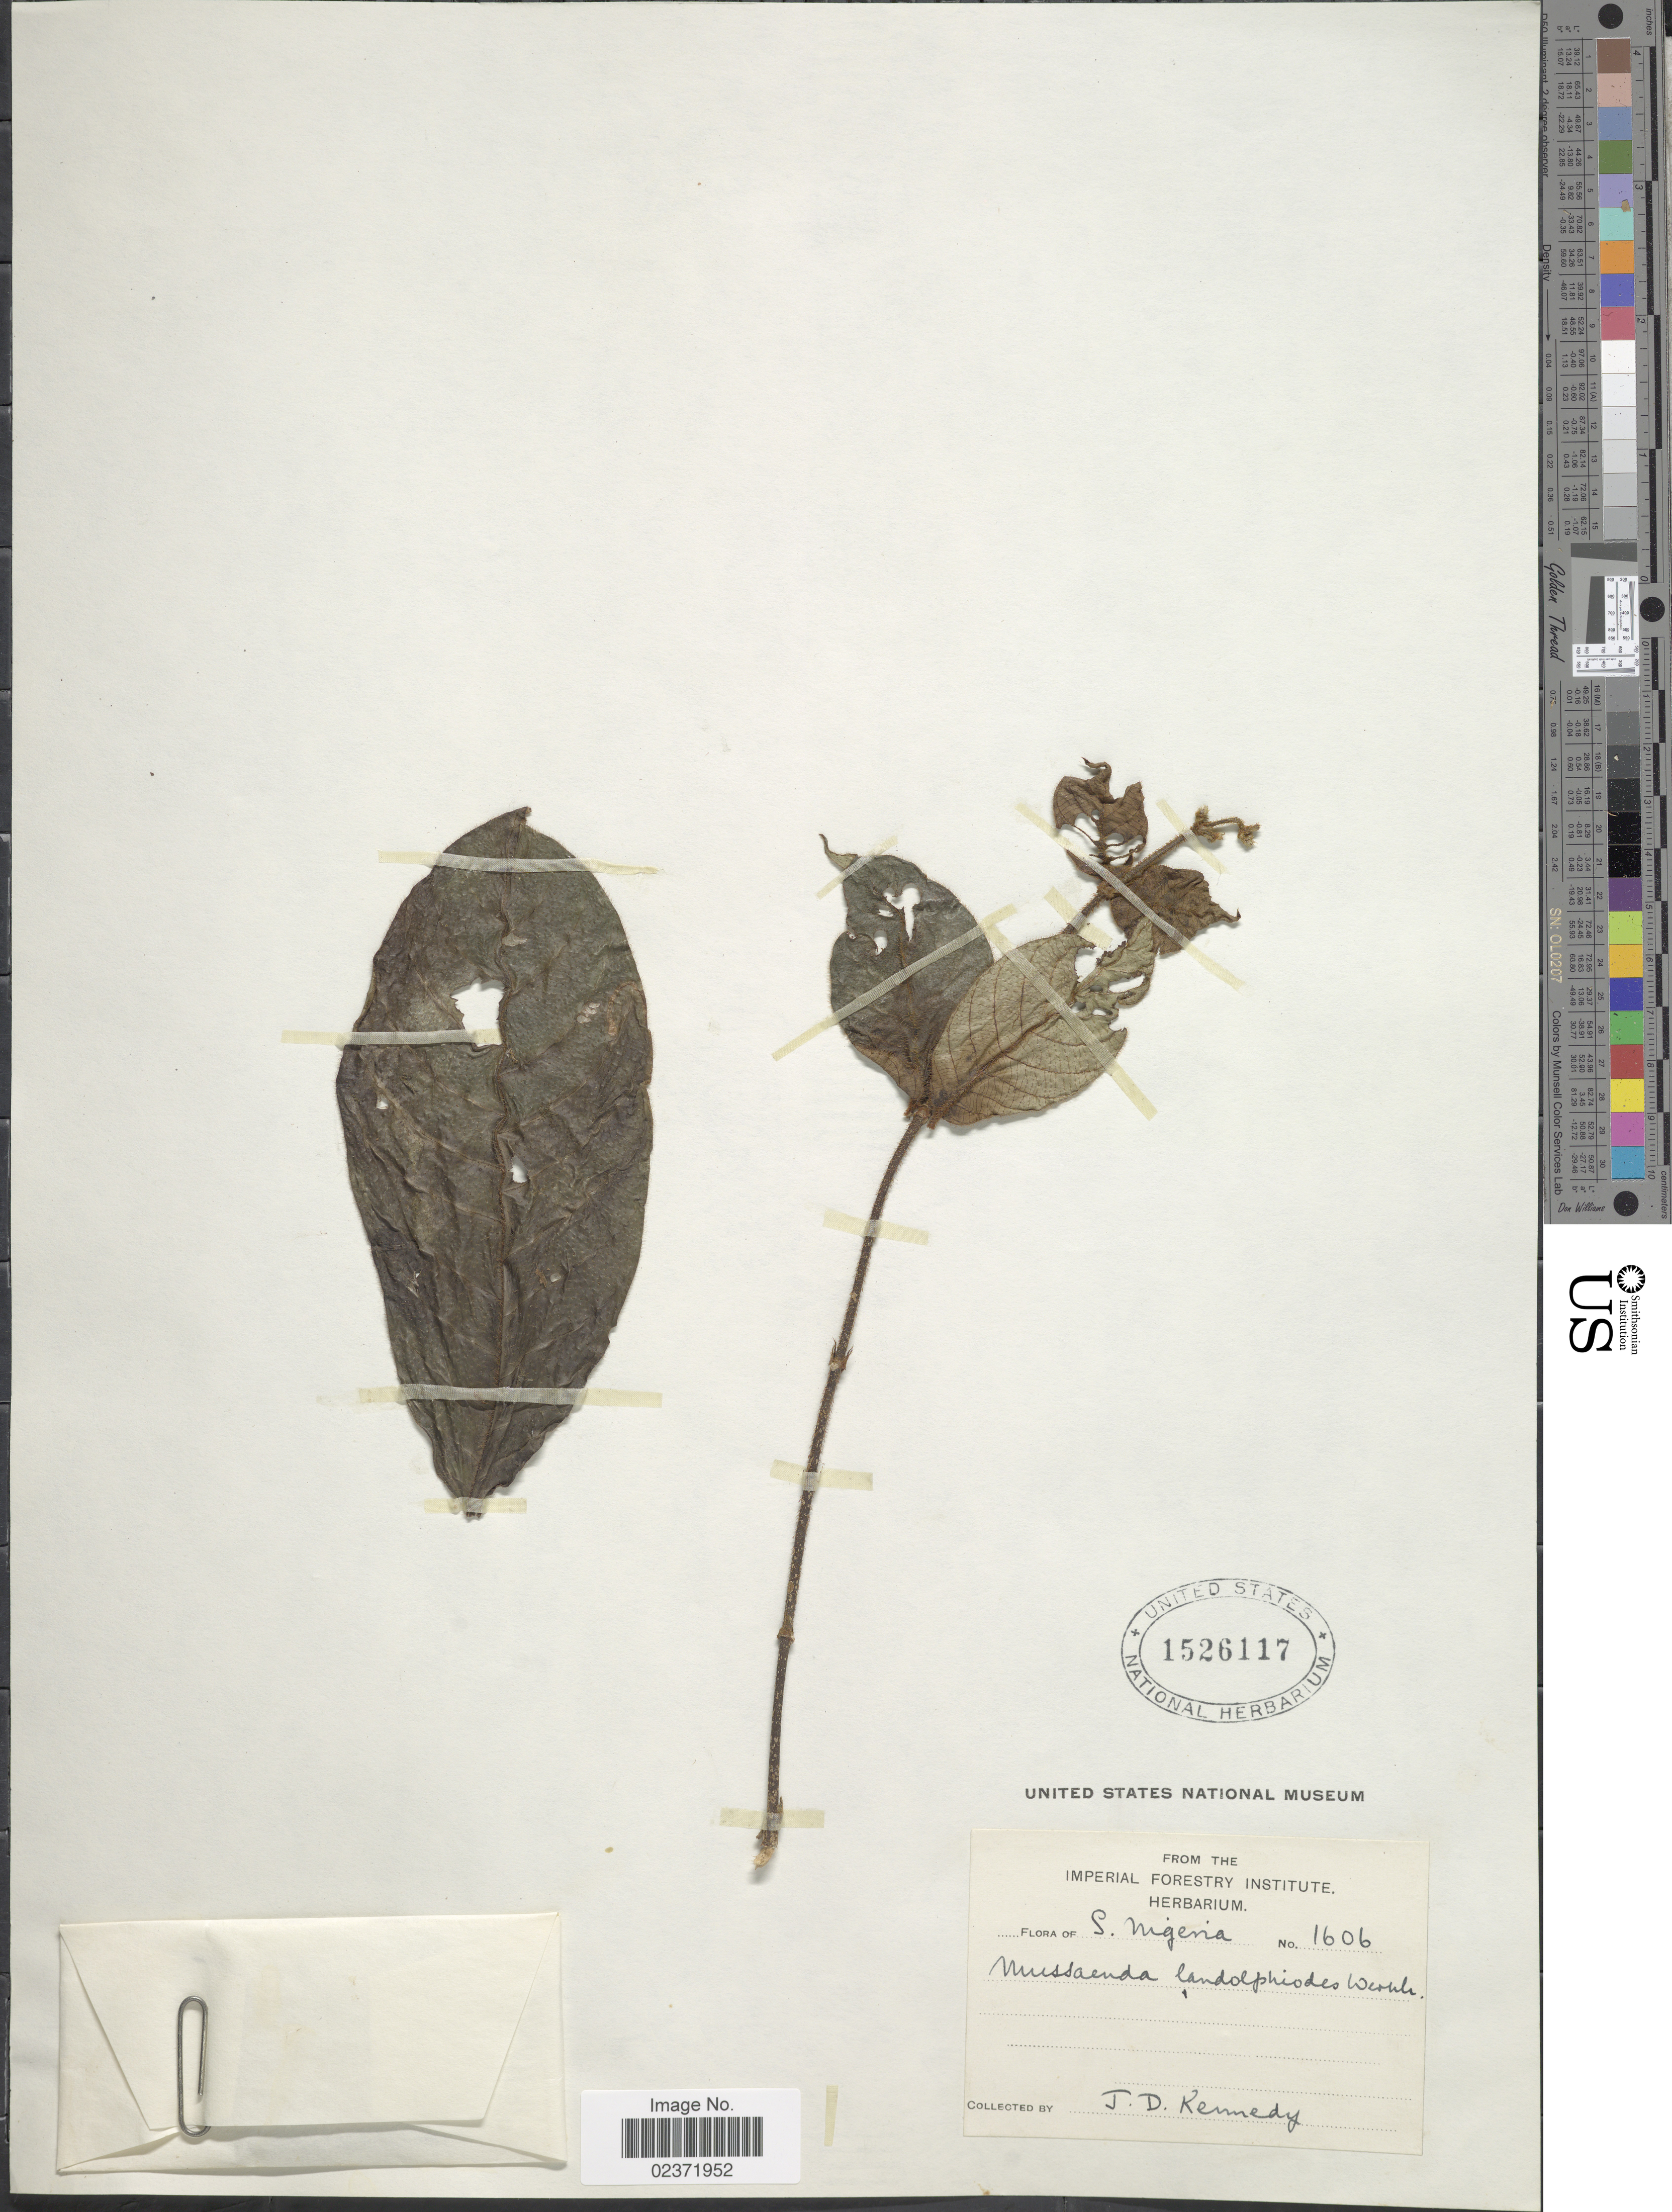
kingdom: Plantae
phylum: Tracheophyta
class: Magnoliopsida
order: Gentianales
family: Rubiaceae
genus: Mussaenda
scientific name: Mussaenda landolphioides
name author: Wernham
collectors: J. D. Kennedy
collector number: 1606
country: Nigeria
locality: S. Nigeria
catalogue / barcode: US 1526117